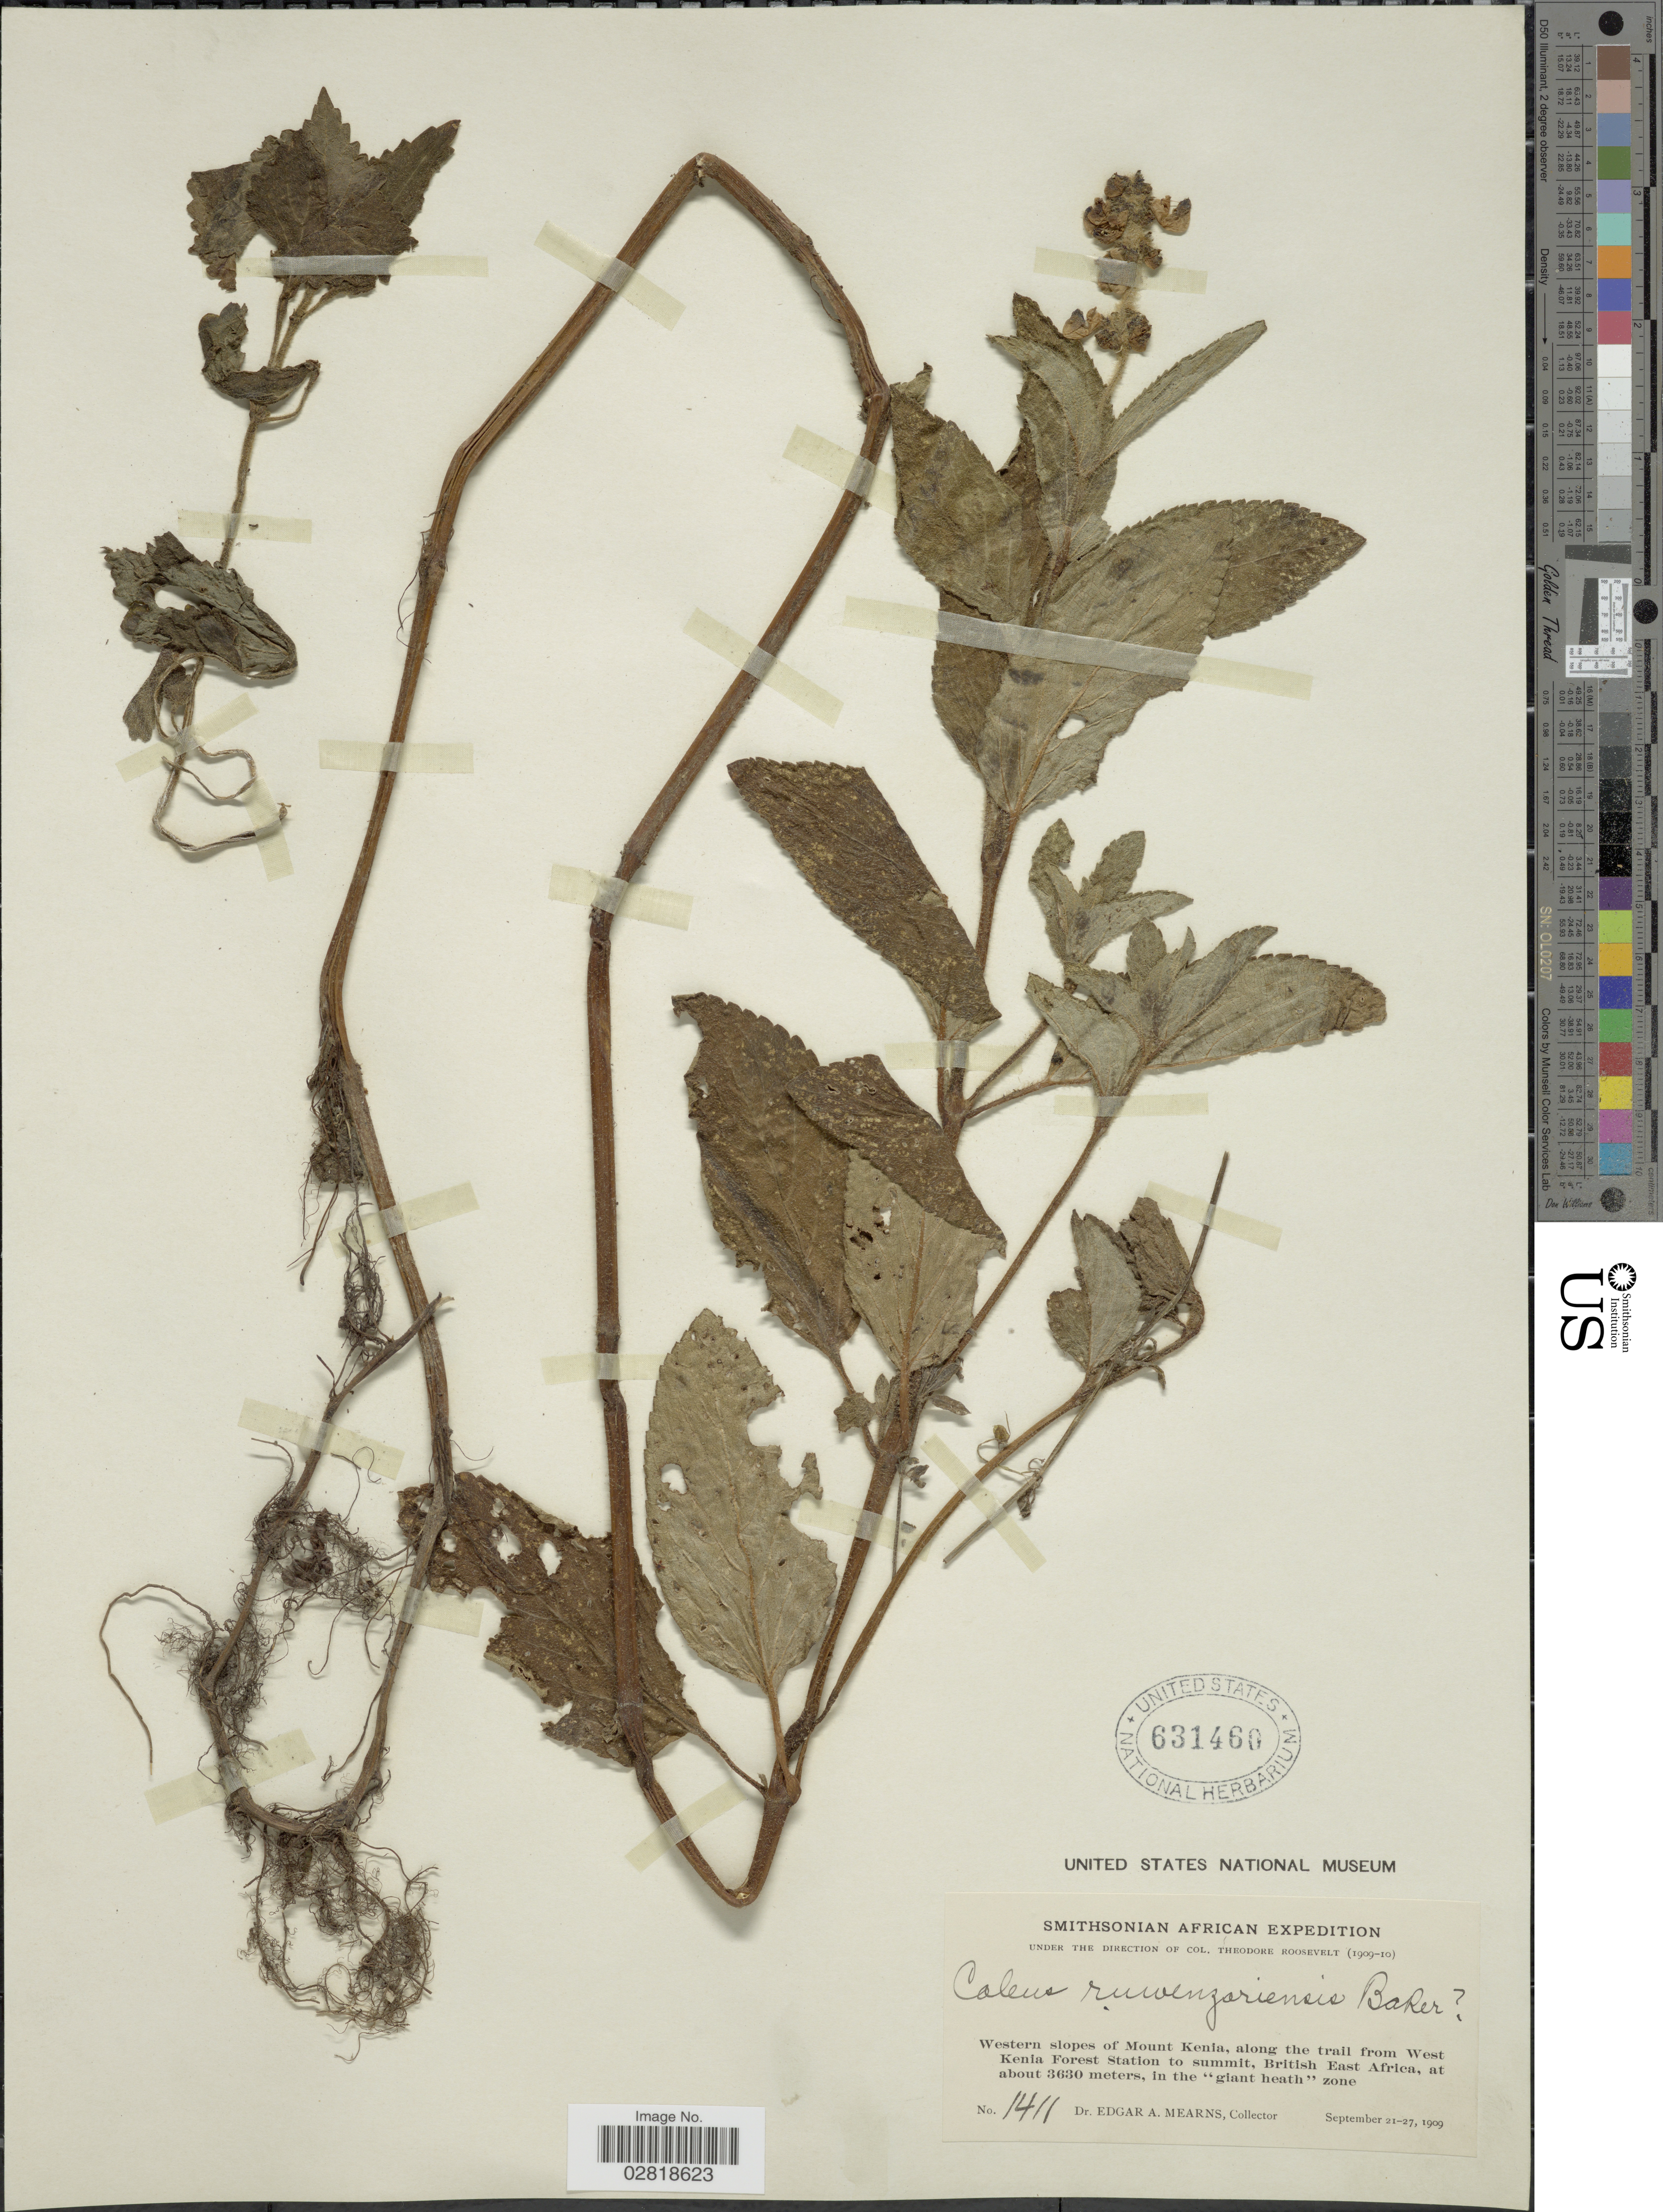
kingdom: Plantae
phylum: Tracheophyta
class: Magnoliopsida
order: Lamiales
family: Lamiaceae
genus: Plectranthus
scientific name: Plectranthus ruwenzoriensis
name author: (Baker) ined.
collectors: E. A. Mearns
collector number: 1411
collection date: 1909-09-21/1909-09-27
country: Kenya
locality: Western slopes of Mount Kenia, along the trail from West Kenia Forest Station to summit, British East Africa, in the "giant heath" zone.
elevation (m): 3630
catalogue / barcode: US 631460